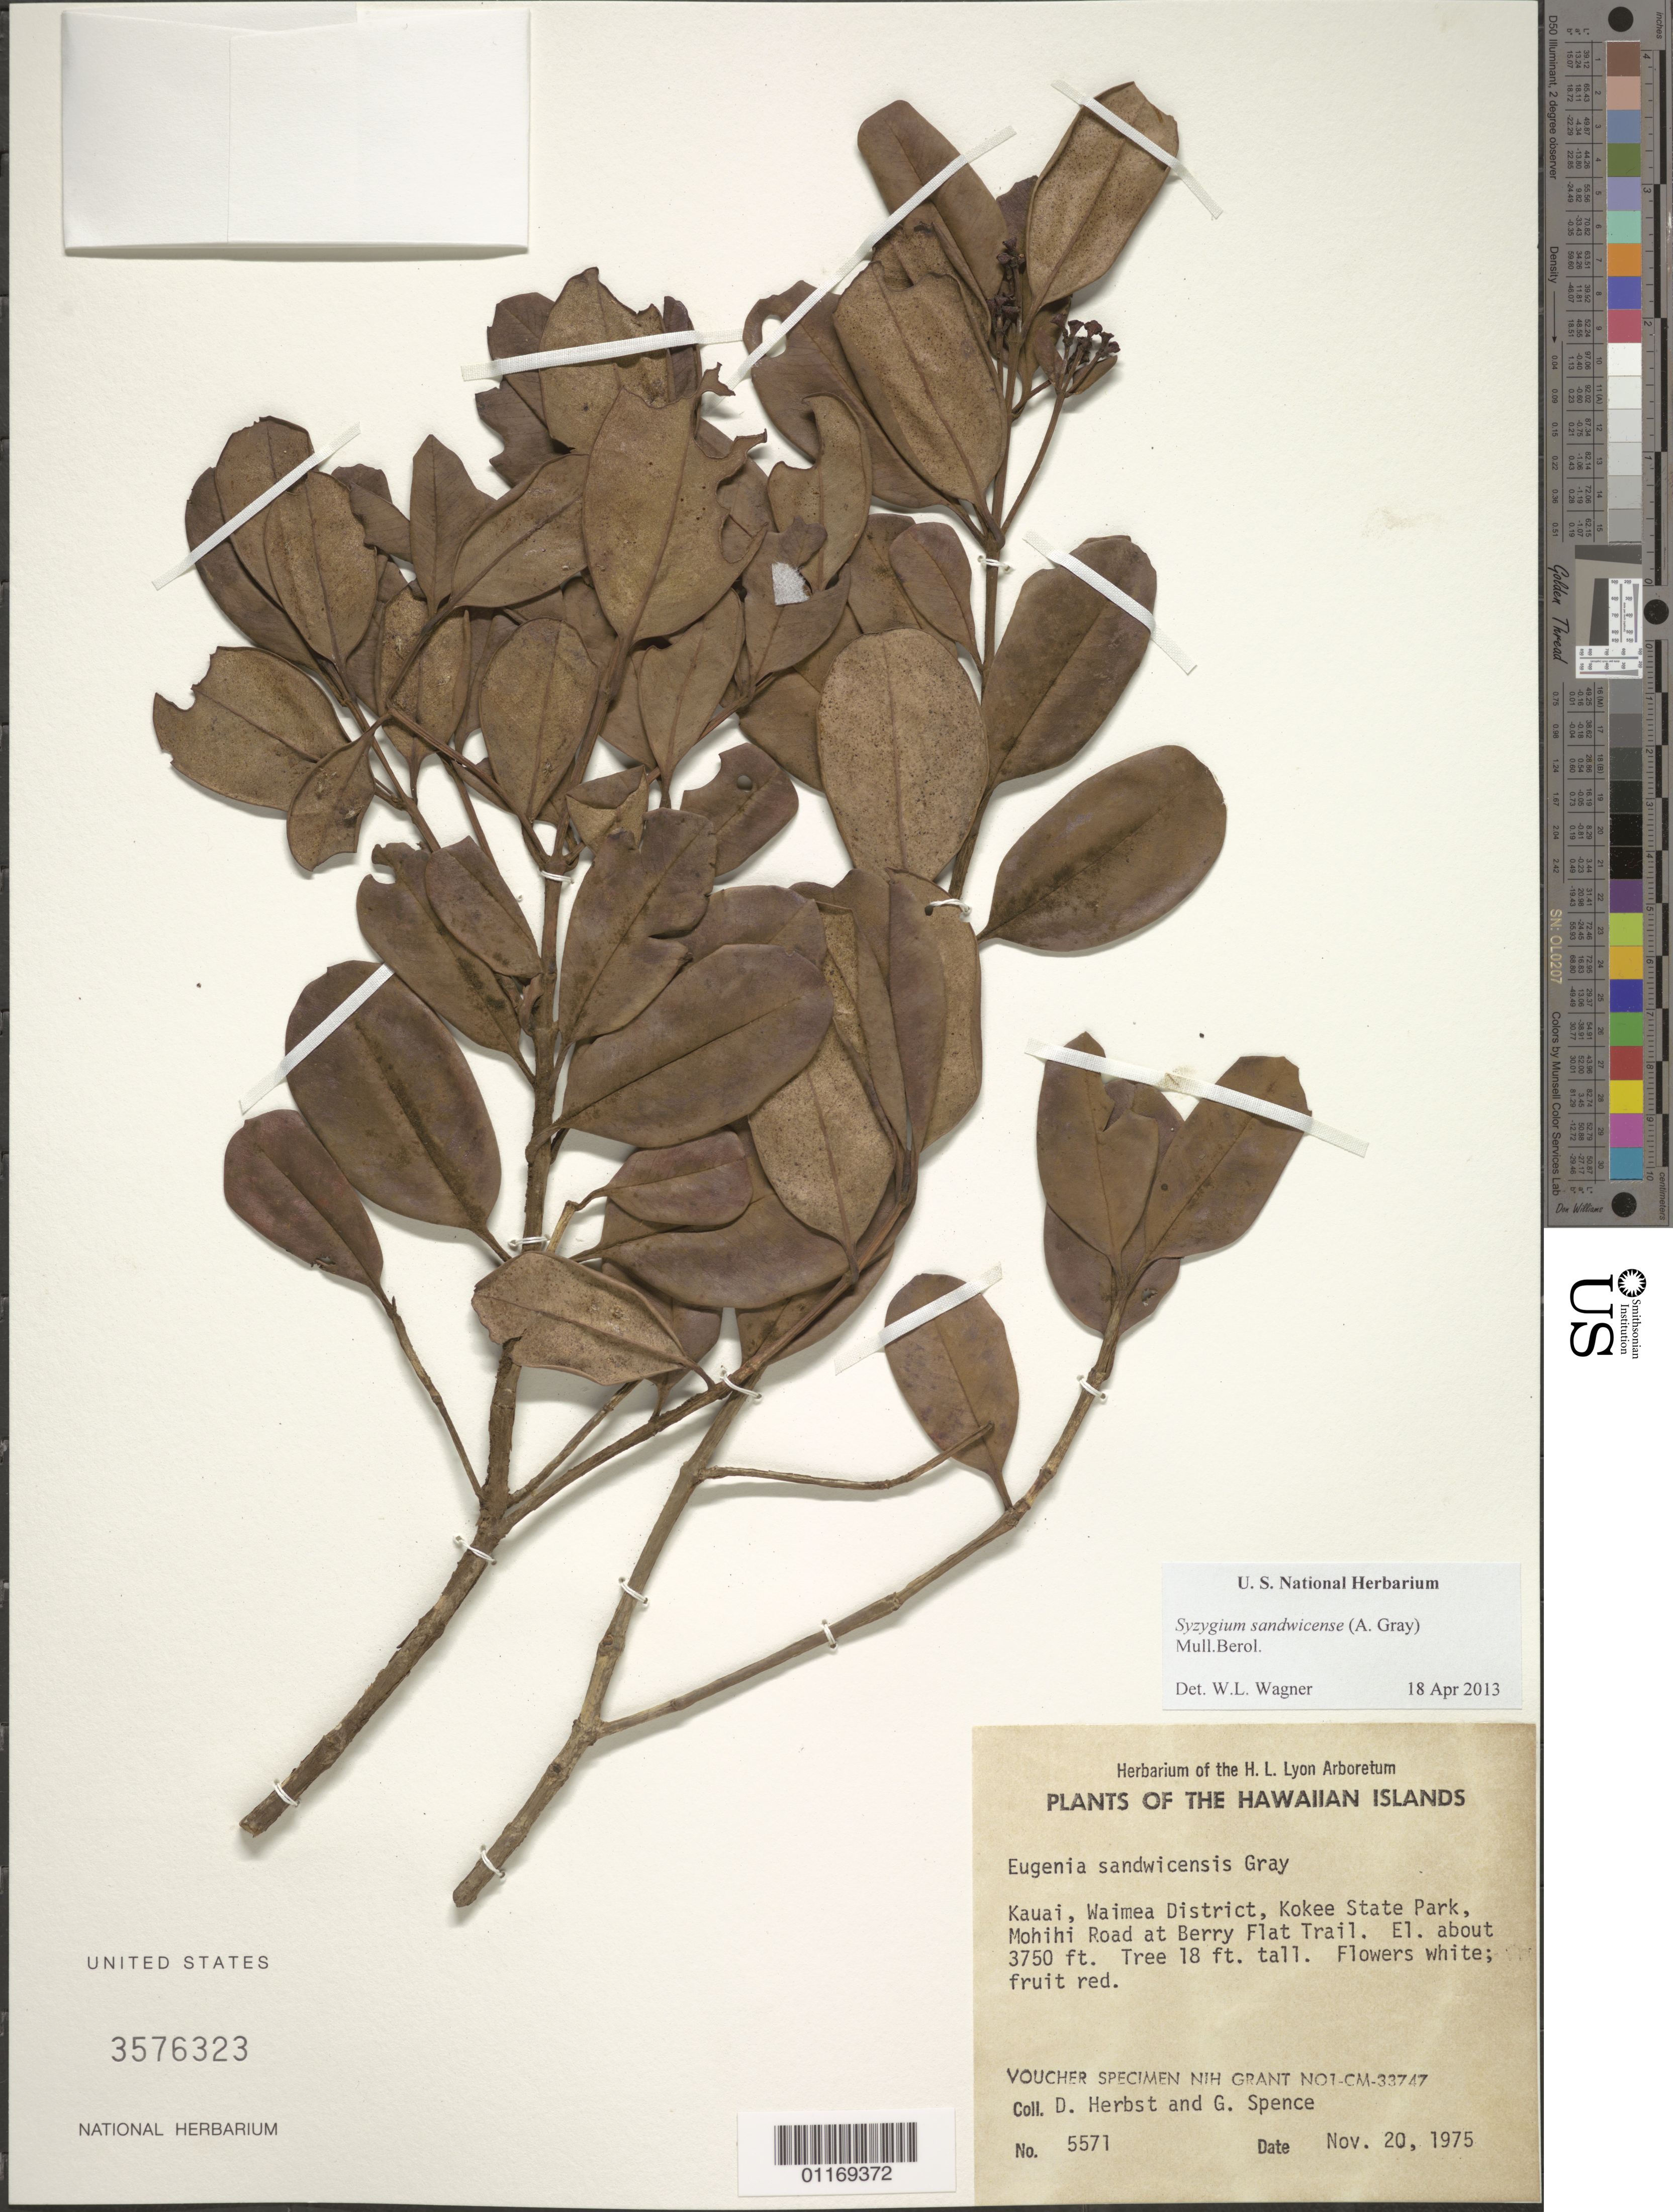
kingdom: Plantae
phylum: Tracheophyta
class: Magnoliopsida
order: Myrtales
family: Myrtaceae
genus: Syzygium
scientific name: Syzygium sandwicense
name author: (A. Gray) Müll. Stuttg.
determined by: Wagner, W. L., (BOT), Smithsonian Institution - National Museum of Natural History (UNITED STATES)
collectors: D. R. Herbst & G. Spence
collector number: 5571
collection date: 1975-11-20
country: United States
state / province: Hawaii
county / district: Kauai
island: Kaua'i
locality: Waimea District, Kokee State Park, Mohihi Road at Berry Flat Trail.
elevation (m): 1143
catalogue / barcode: US 3576323